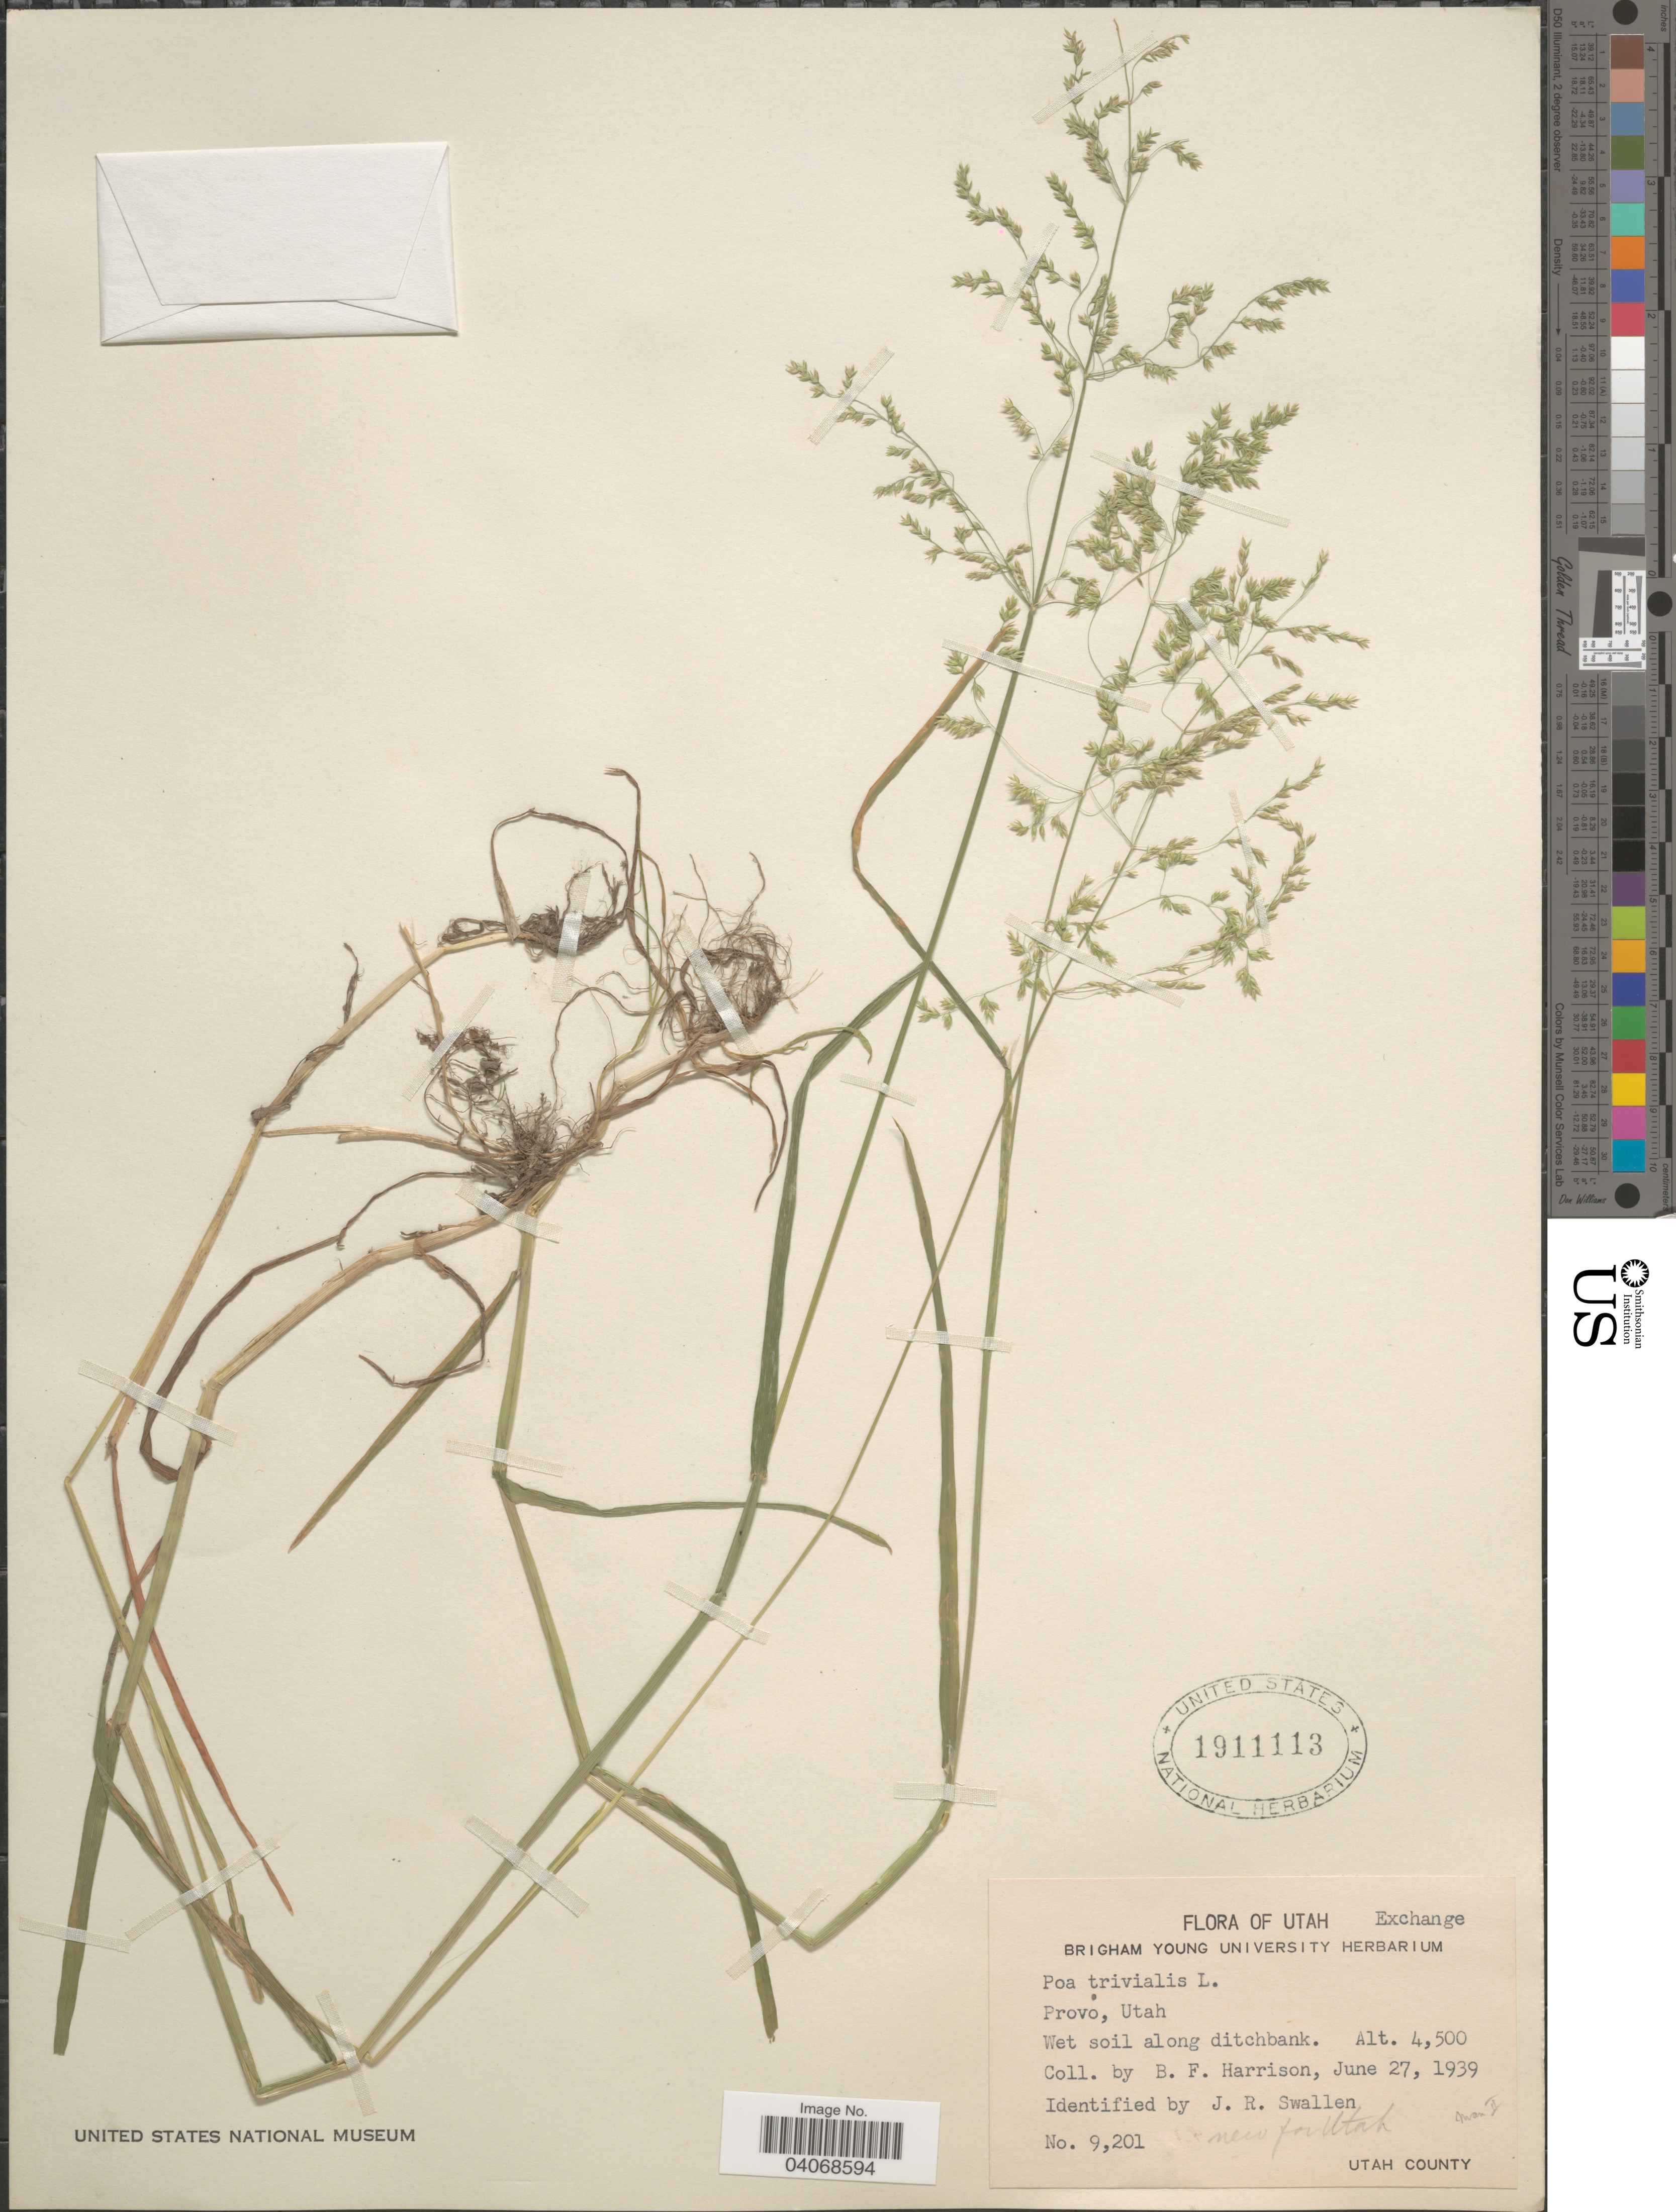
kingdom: Plantae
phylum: Tracheophyta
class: Liliopsida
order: Poales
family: Poaceae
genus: Poa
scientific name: Poa trivialis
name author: L.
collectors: B. F. Harrison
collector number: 9201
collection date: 1939-06-27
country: United States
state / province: Utah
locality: Provo. Wet soil along ditchbank. Utah County.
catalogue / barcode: US 1911113